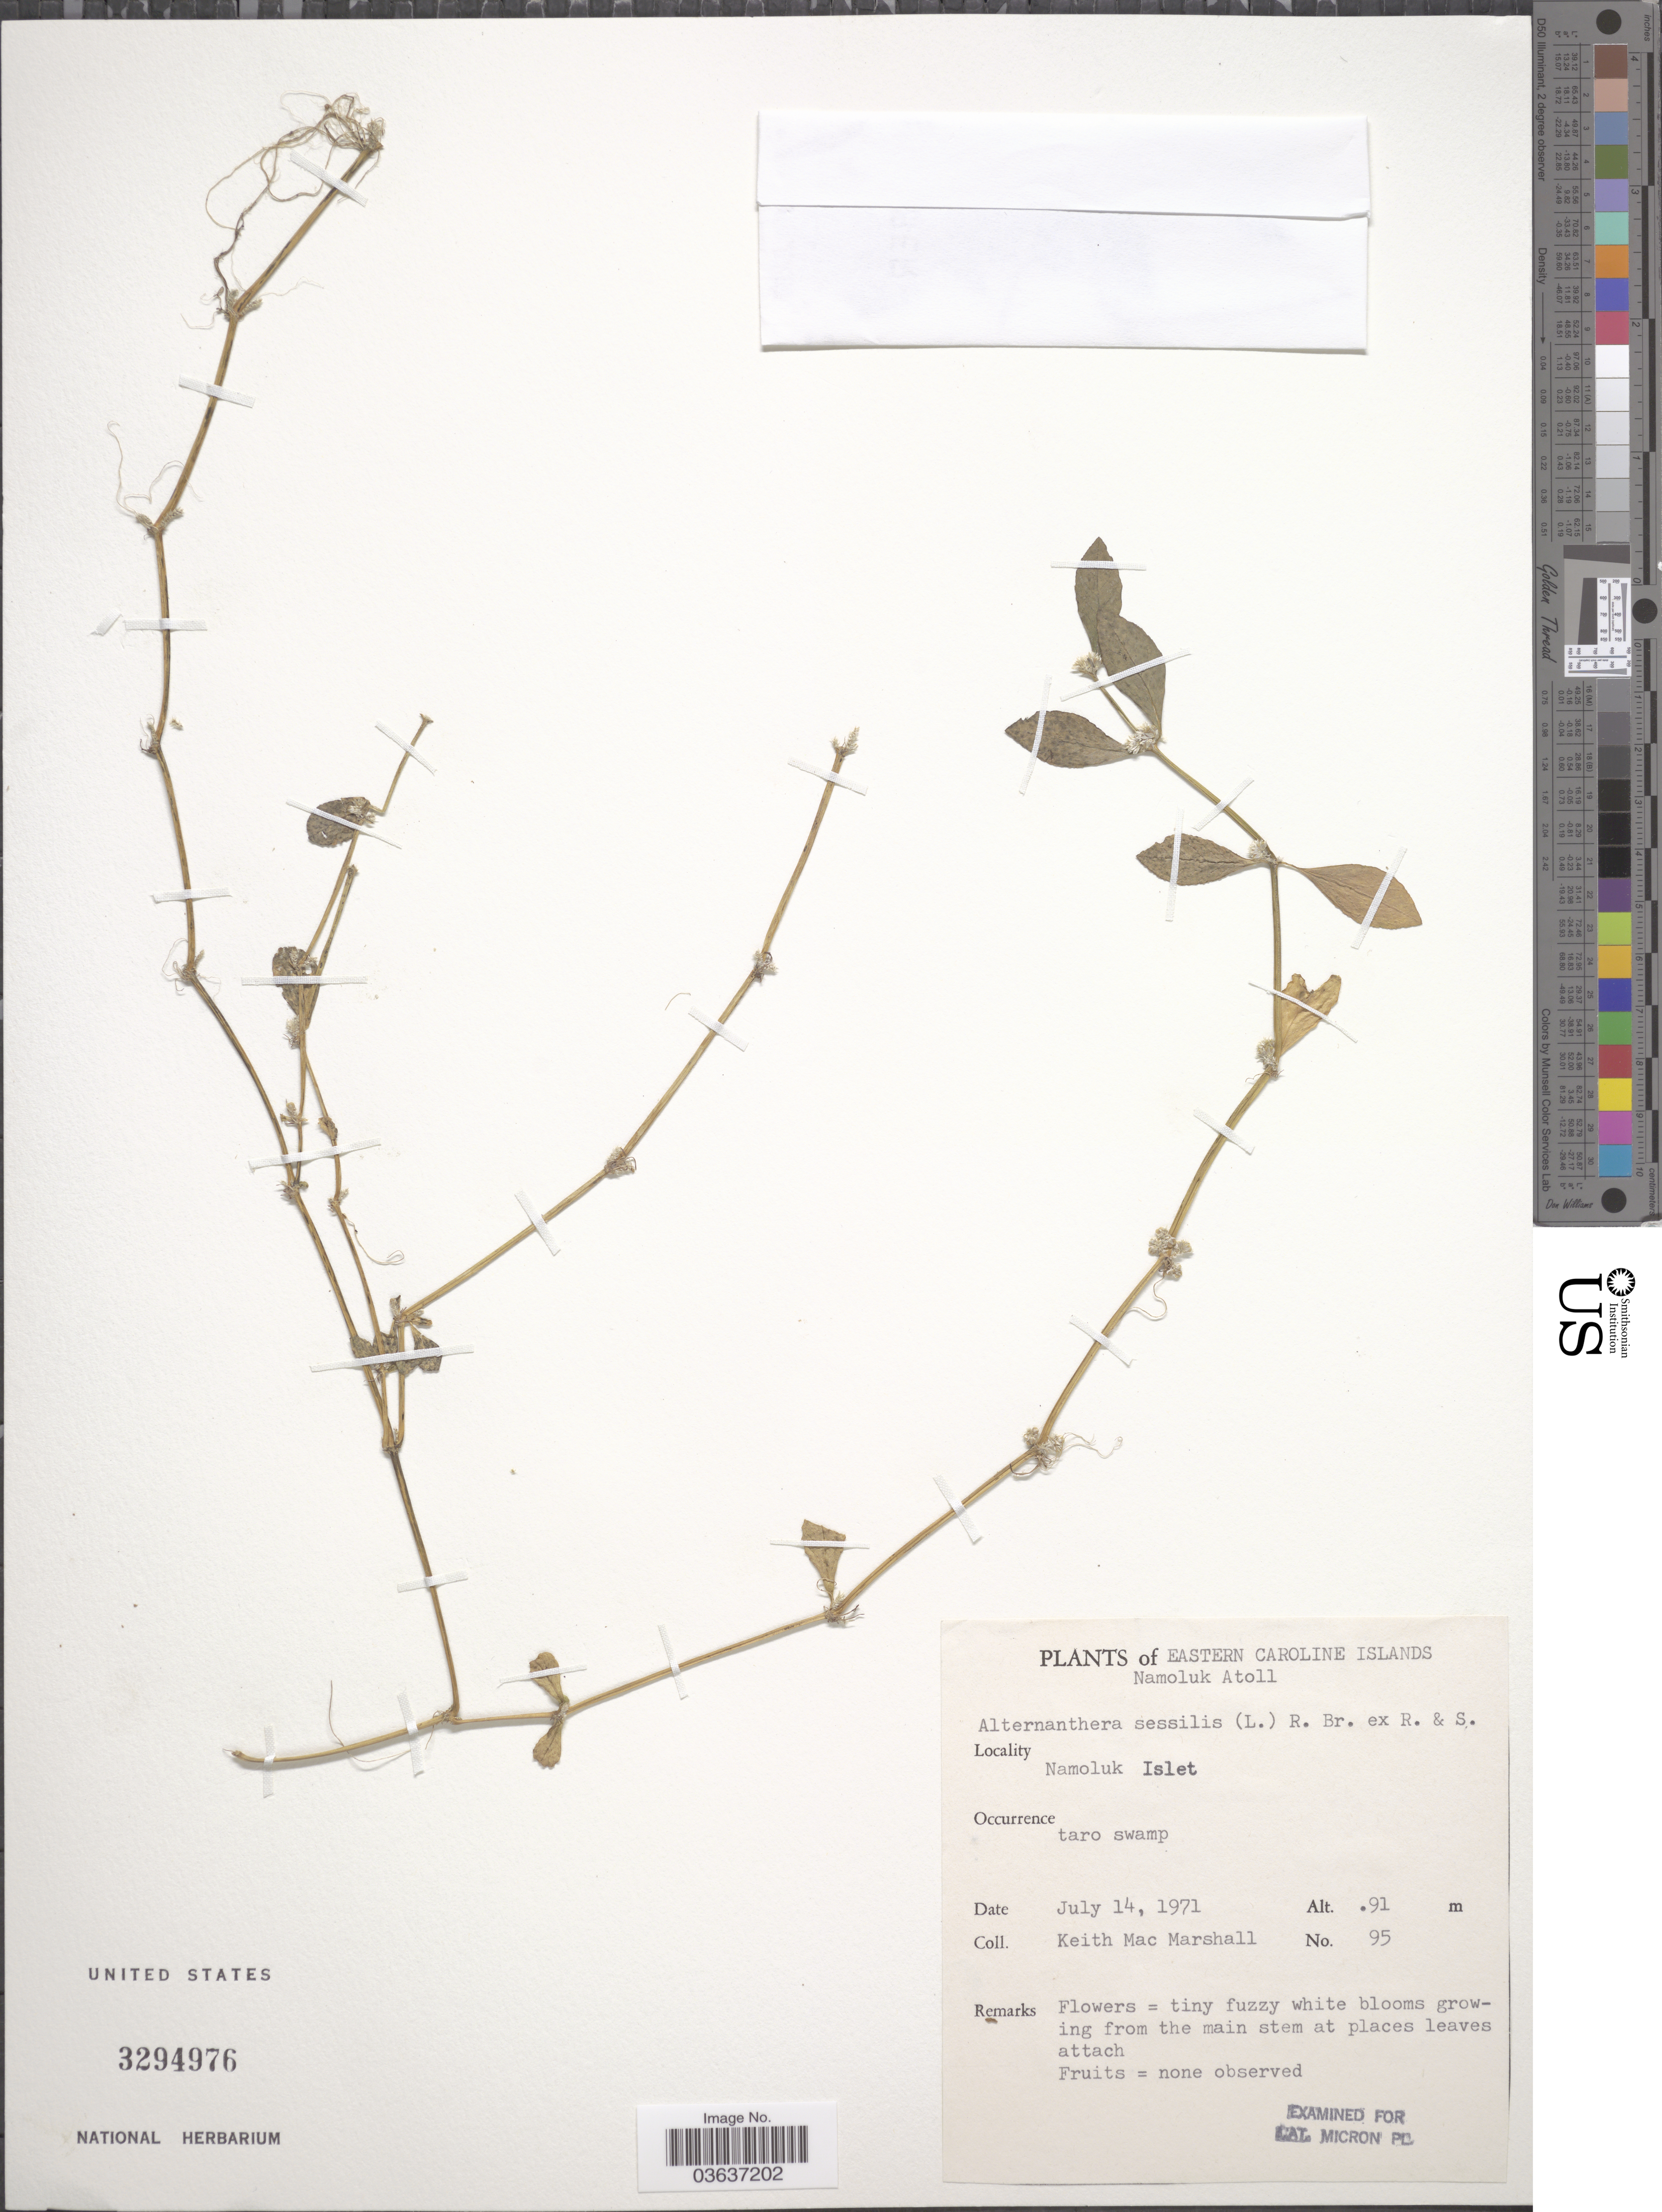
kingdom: Plantae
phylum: Tracheophyta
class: Magnoliopsida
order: Caryophyllales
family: Amaranthaceae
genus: Alternanthera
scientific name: Alternanthera sessilis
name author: (L.) DC.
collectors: K. M. Marshall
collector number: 95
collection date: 1971-07-14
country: Micronesia, Federated States of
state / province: Truk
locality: Eastern Caroline Islands. Namoluk Islet, taro swamp.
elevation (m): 0.91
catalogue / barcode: US 3294976